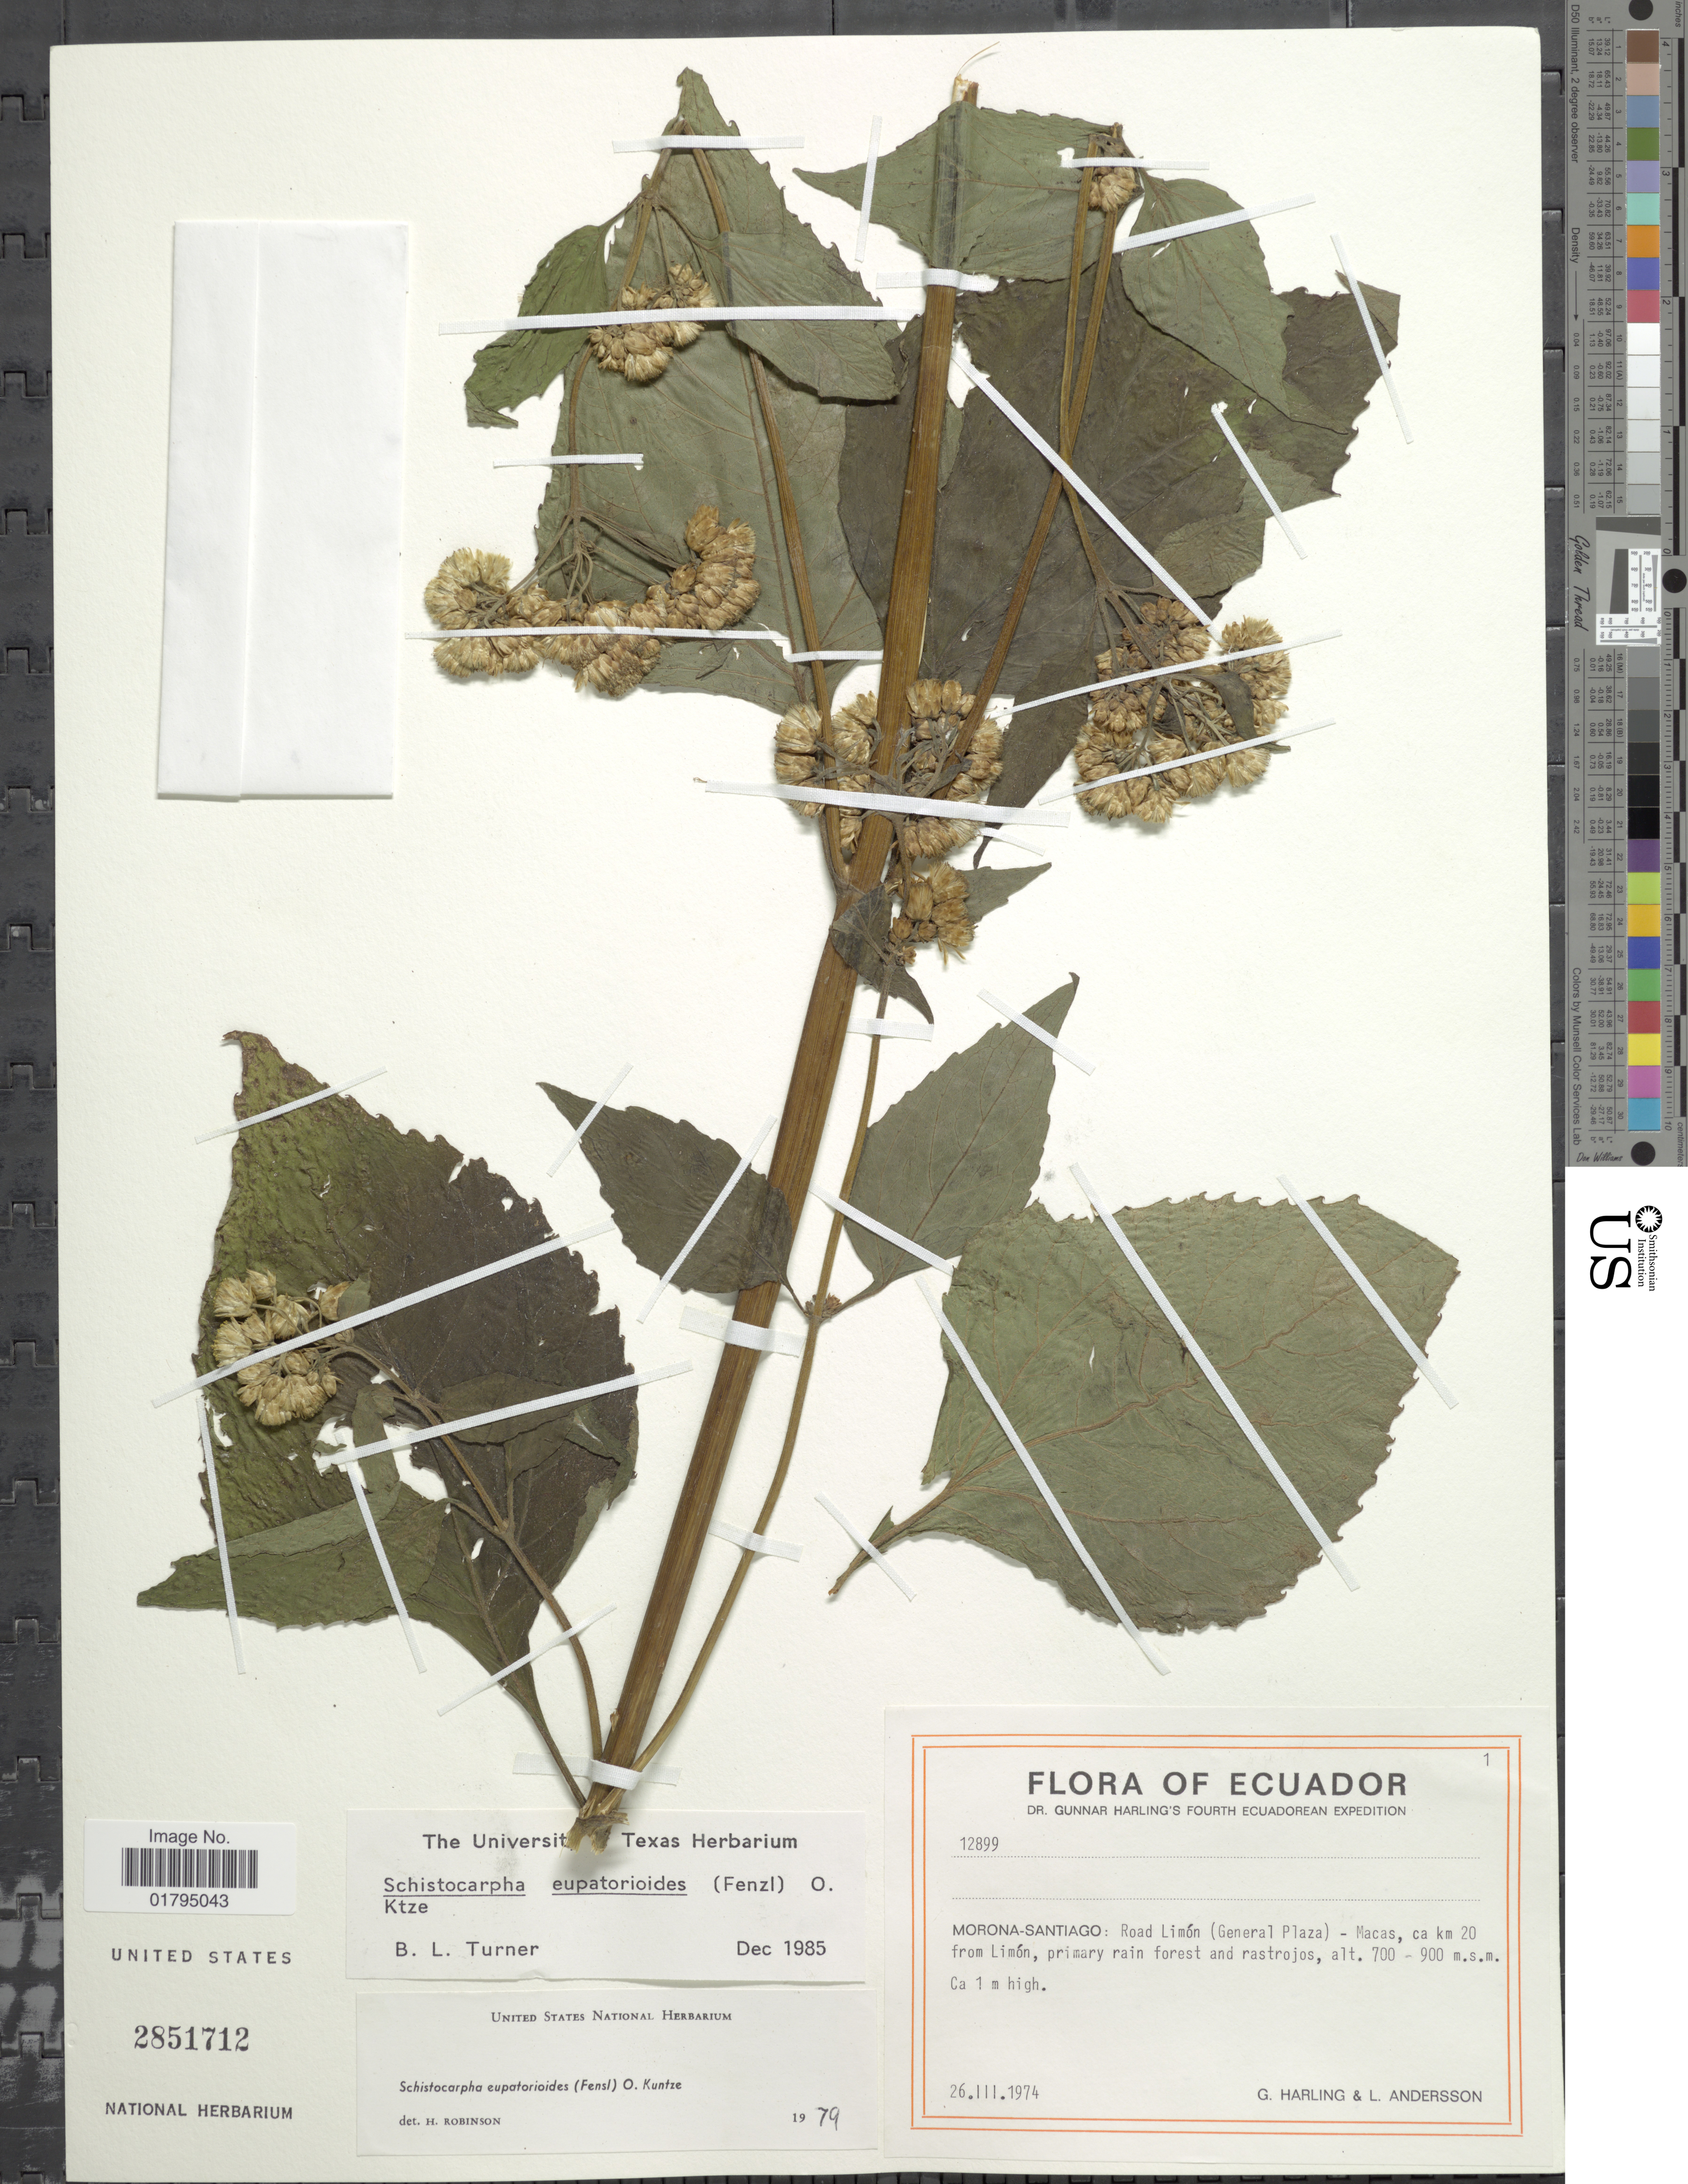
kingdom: Plantae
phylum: Tracheophyta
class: Magnoliopsida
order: Asterales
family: Asteraceae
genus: Schistocarpha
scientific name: Schistocarpha eupatorioides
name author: (Fenzl) Kuntze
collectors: G. Harling & L. Andersson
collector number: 12899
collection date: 1974-03-26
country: Ecuador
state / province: Morona-Santiago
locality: Morona-Santiago: Road Limon (General Plaza) - Macas, ca, km 20 from Limon, primary rain forest and rastrojos.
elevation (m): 700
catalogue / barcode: US 2851712